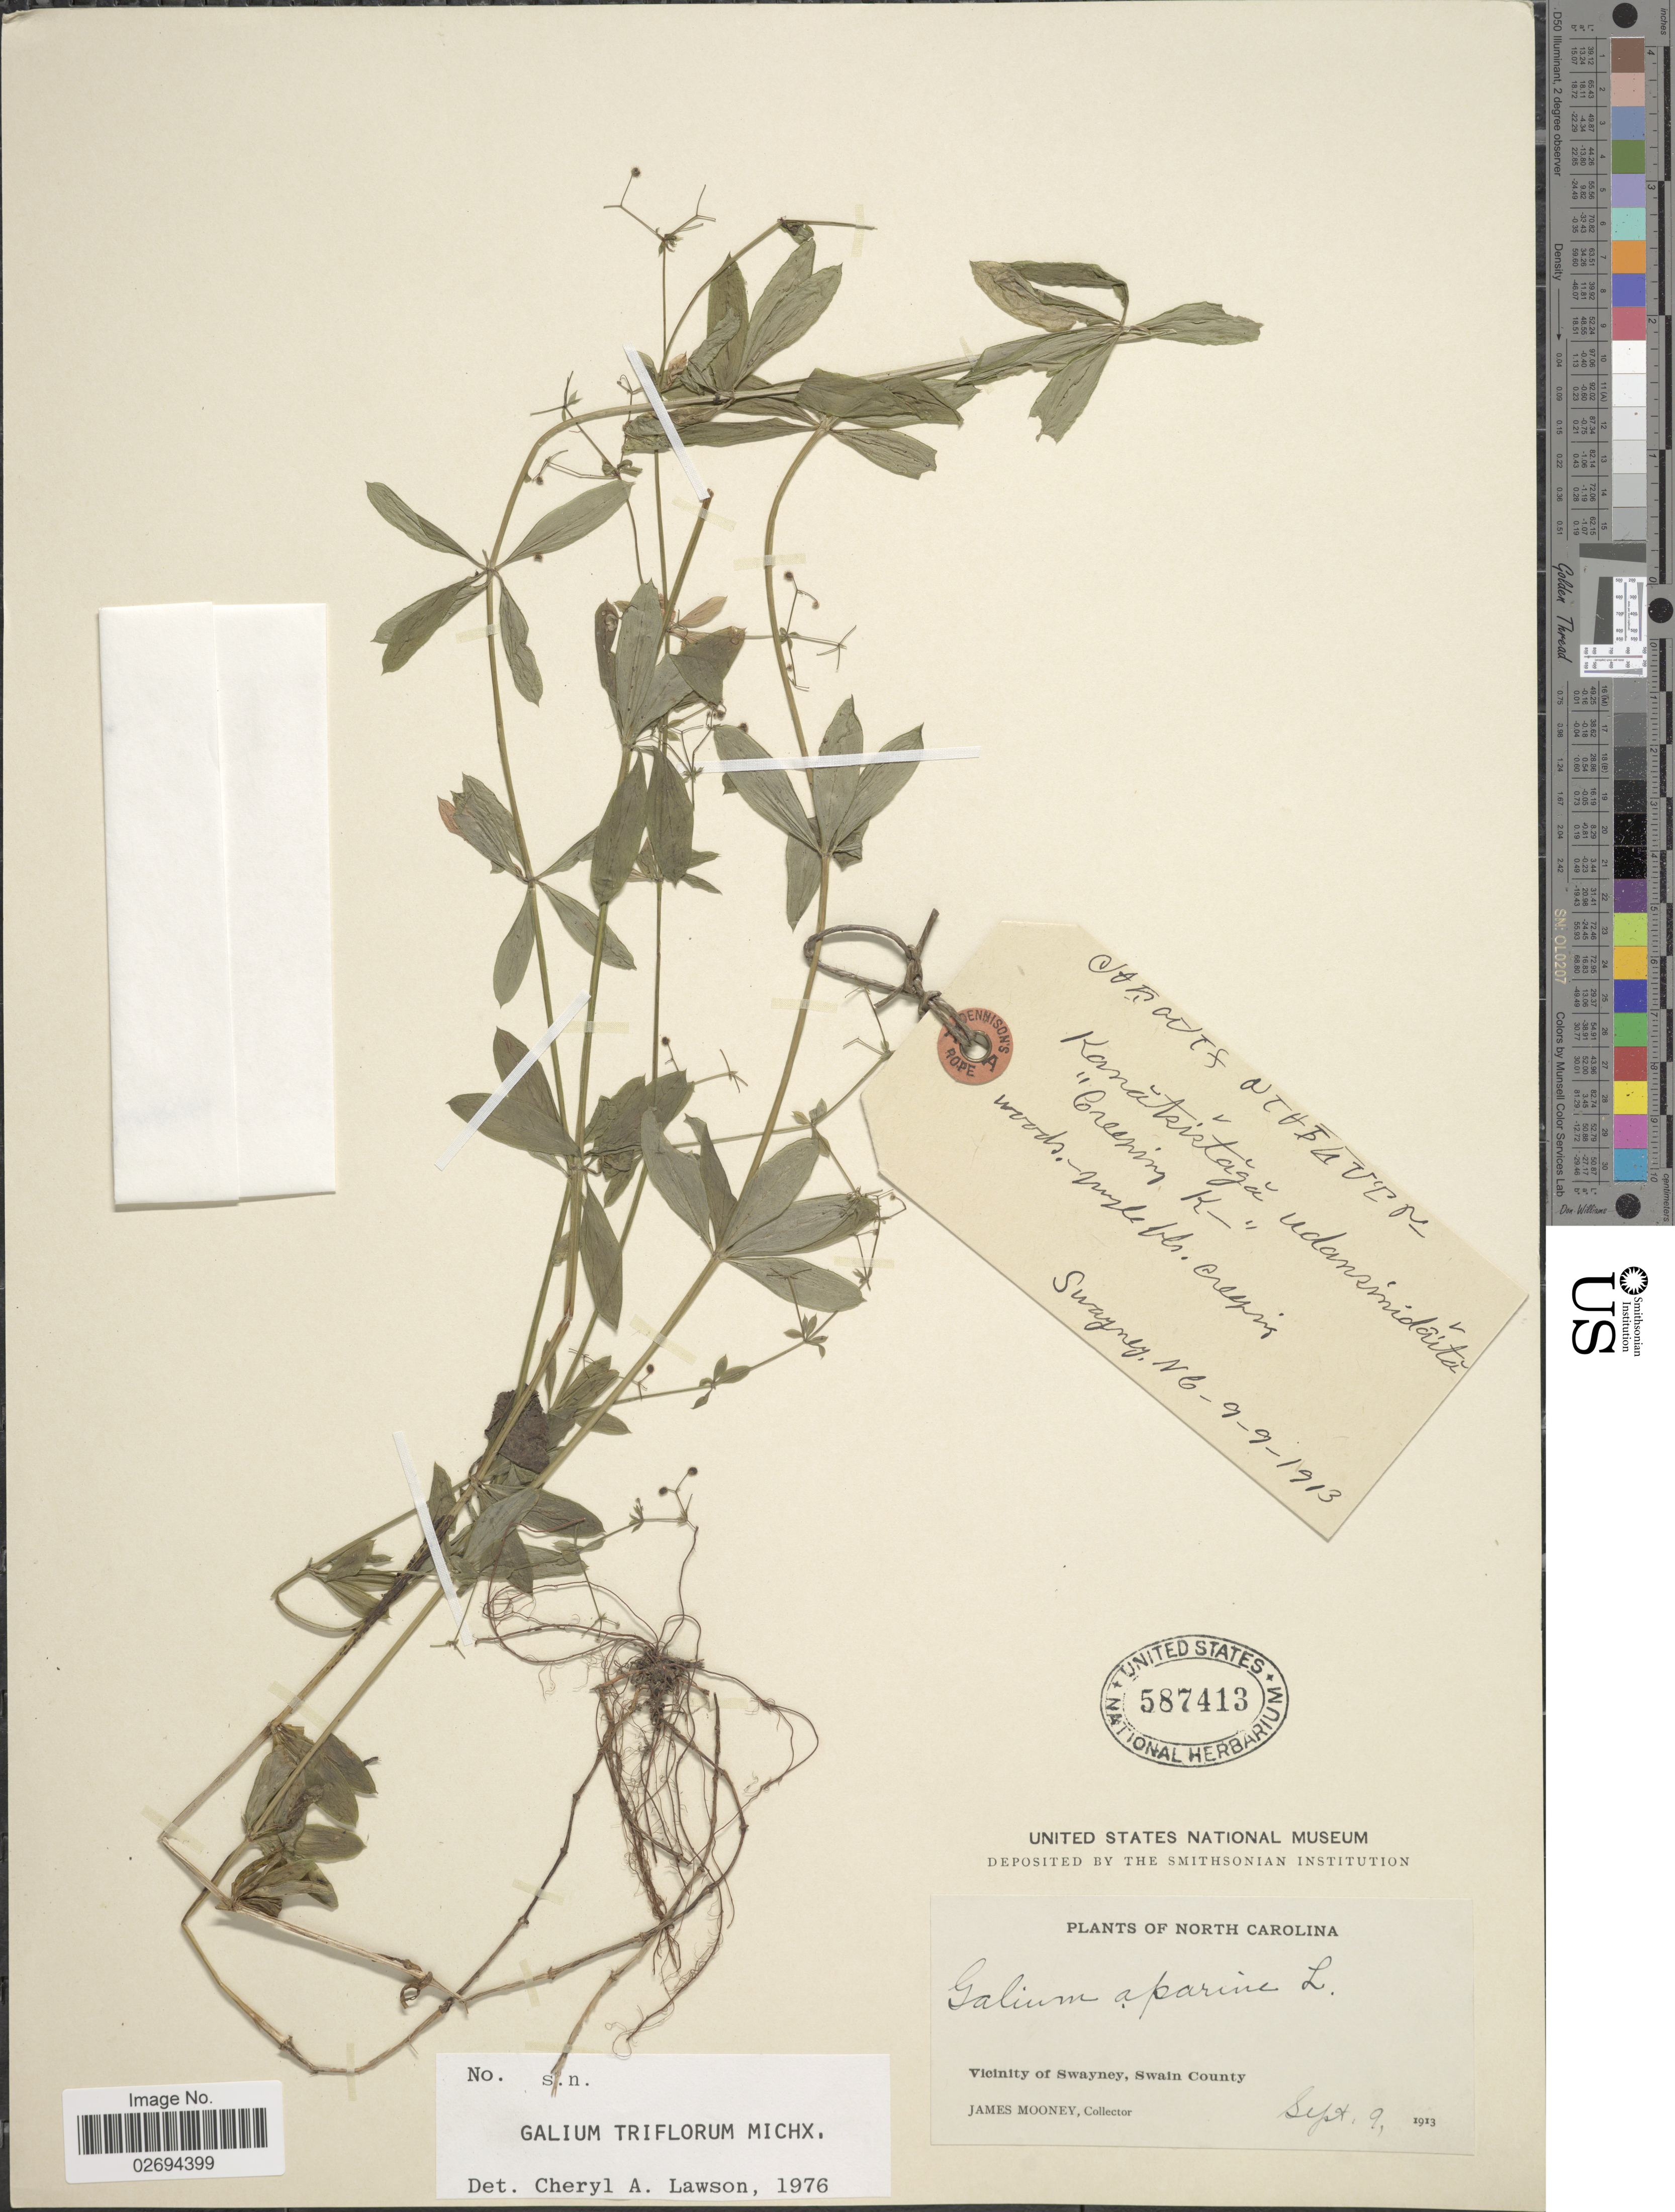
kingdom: Plantae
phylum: Tracheophyta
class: Magnoliopsida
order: Gentianales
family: Rubiaceae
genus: Galium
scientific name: Galium triflorum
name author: Michx.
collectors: J. Mooney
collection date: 1913-09-09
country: United States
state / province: North Carolina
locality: Vicinity of Swayney, Swain County.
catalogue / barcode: US 587413